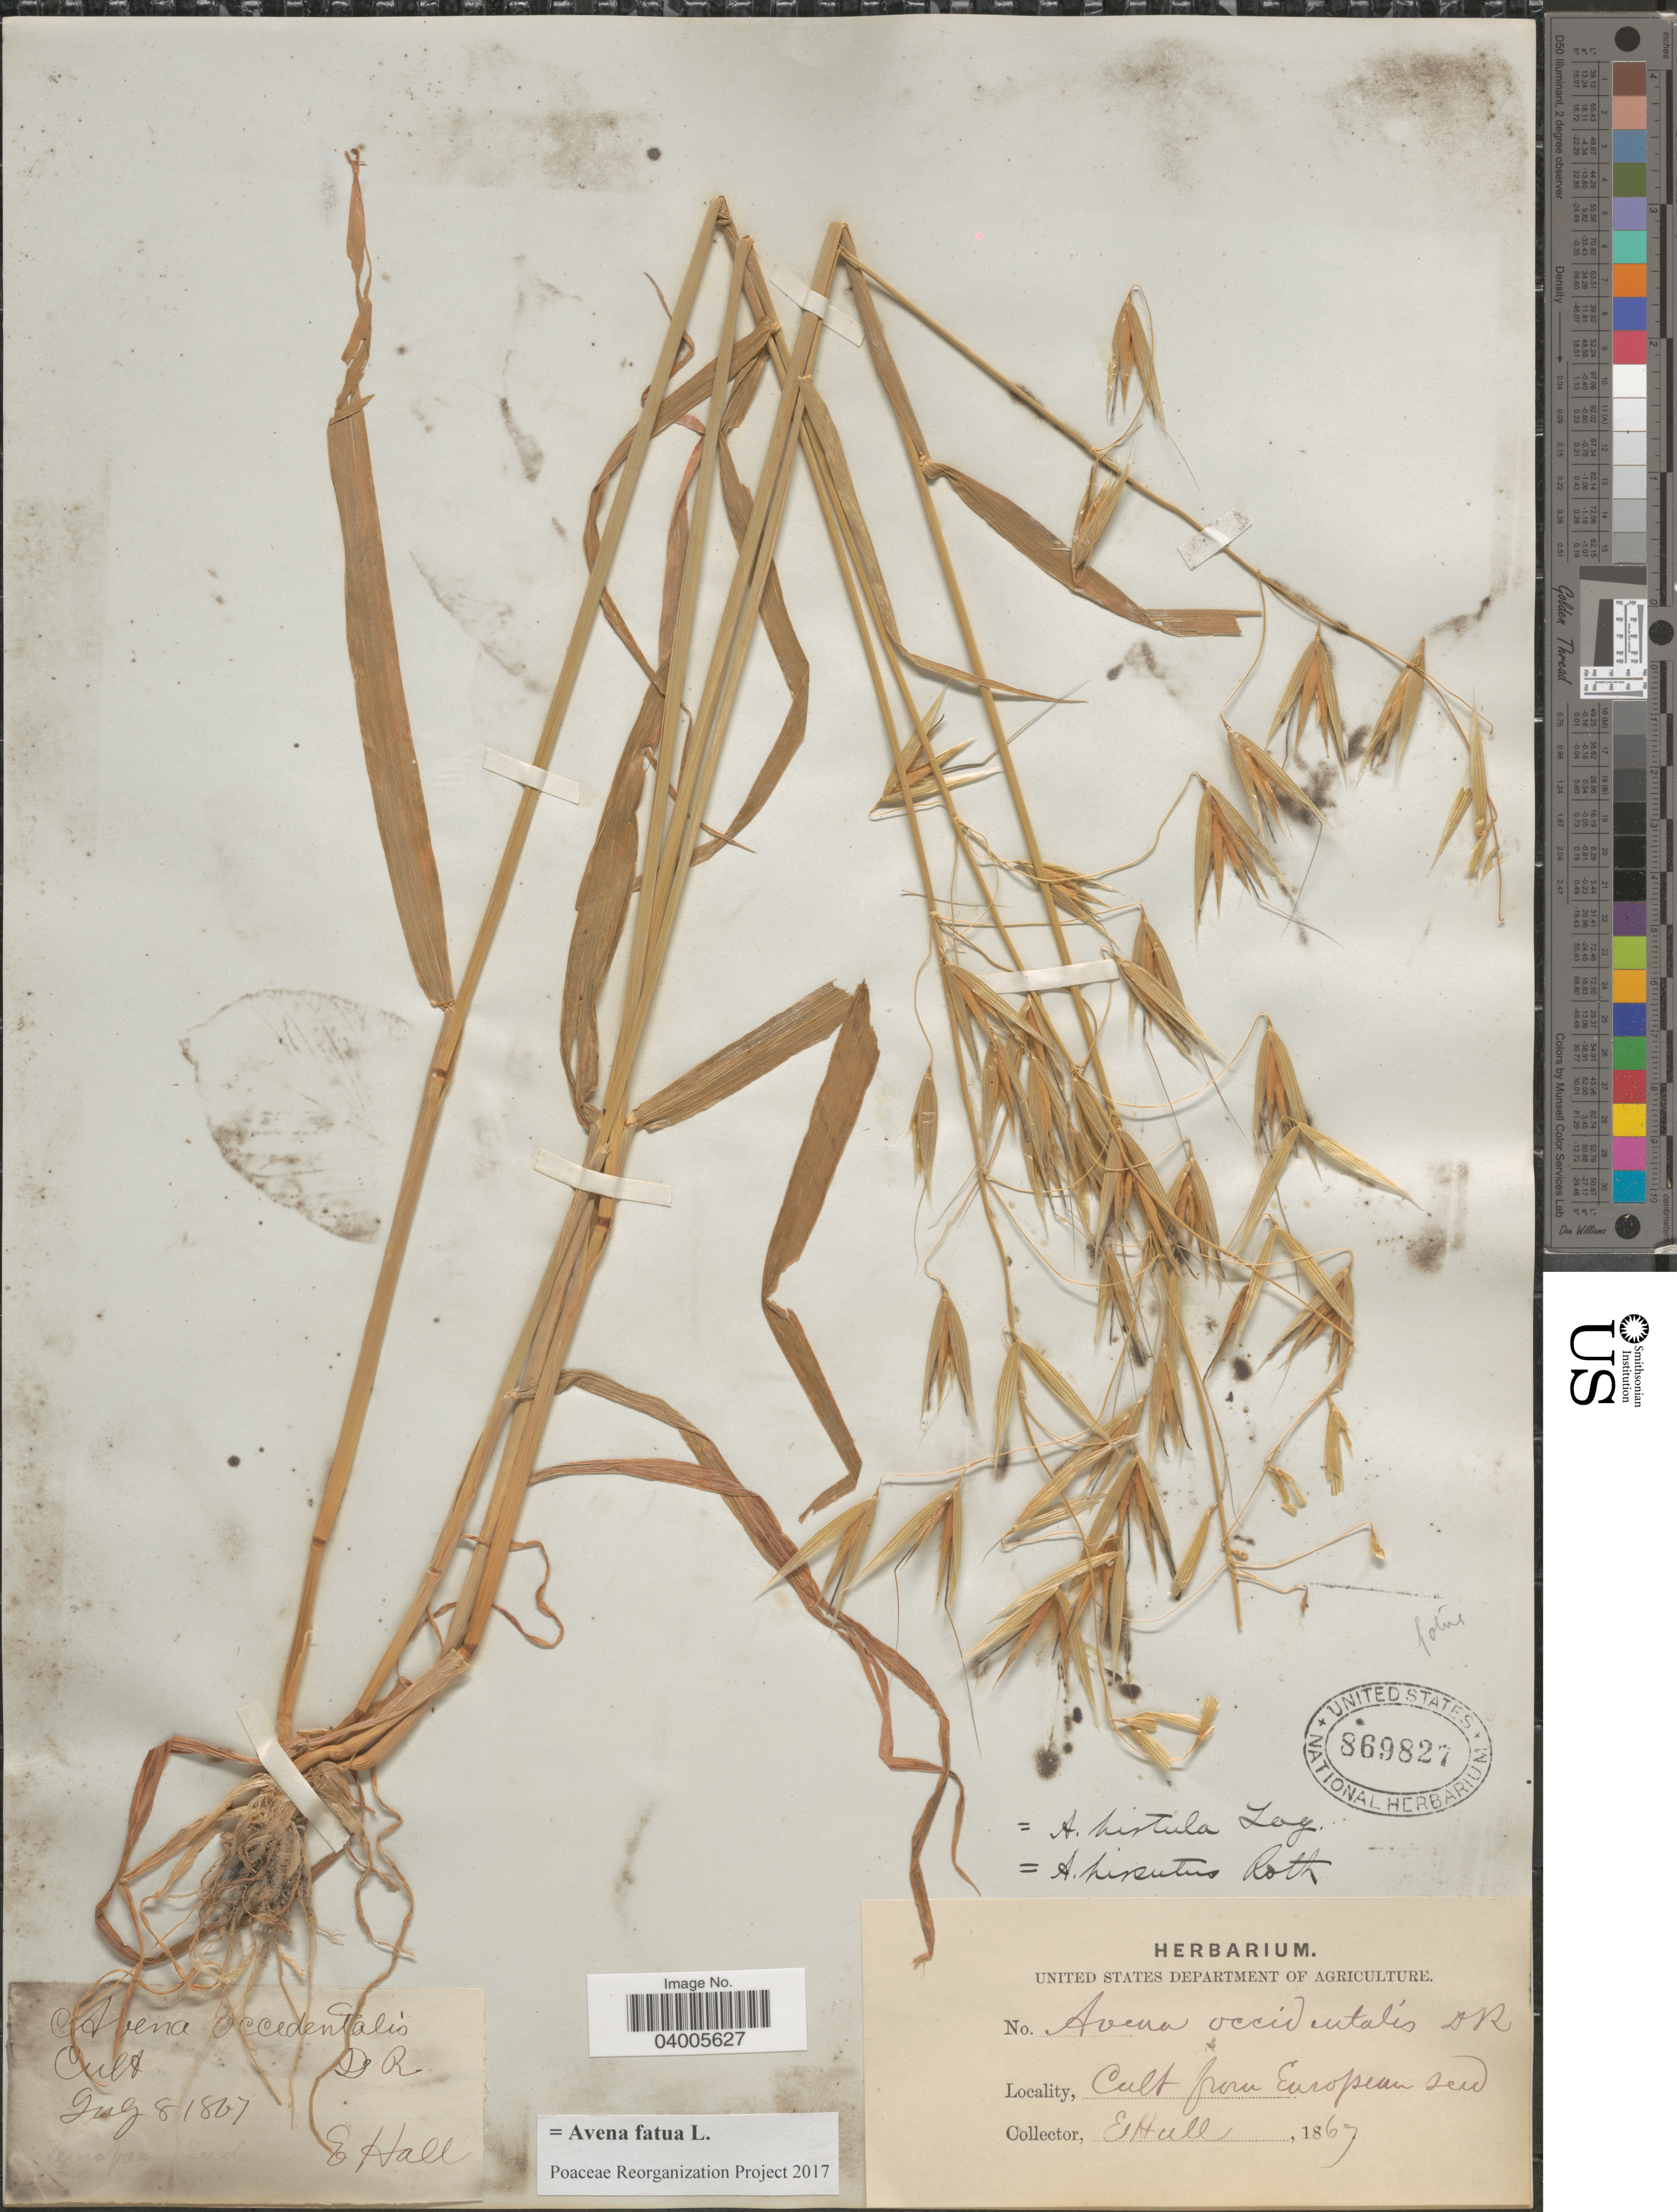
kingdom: Plantae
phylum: Tracheophyta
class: Liliopsida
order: Poales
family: Poaceae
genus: Avena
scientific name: Avena fatua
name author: L.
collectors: E. Hall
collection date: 1867-07-08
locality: Cult.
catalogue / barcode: US 869827